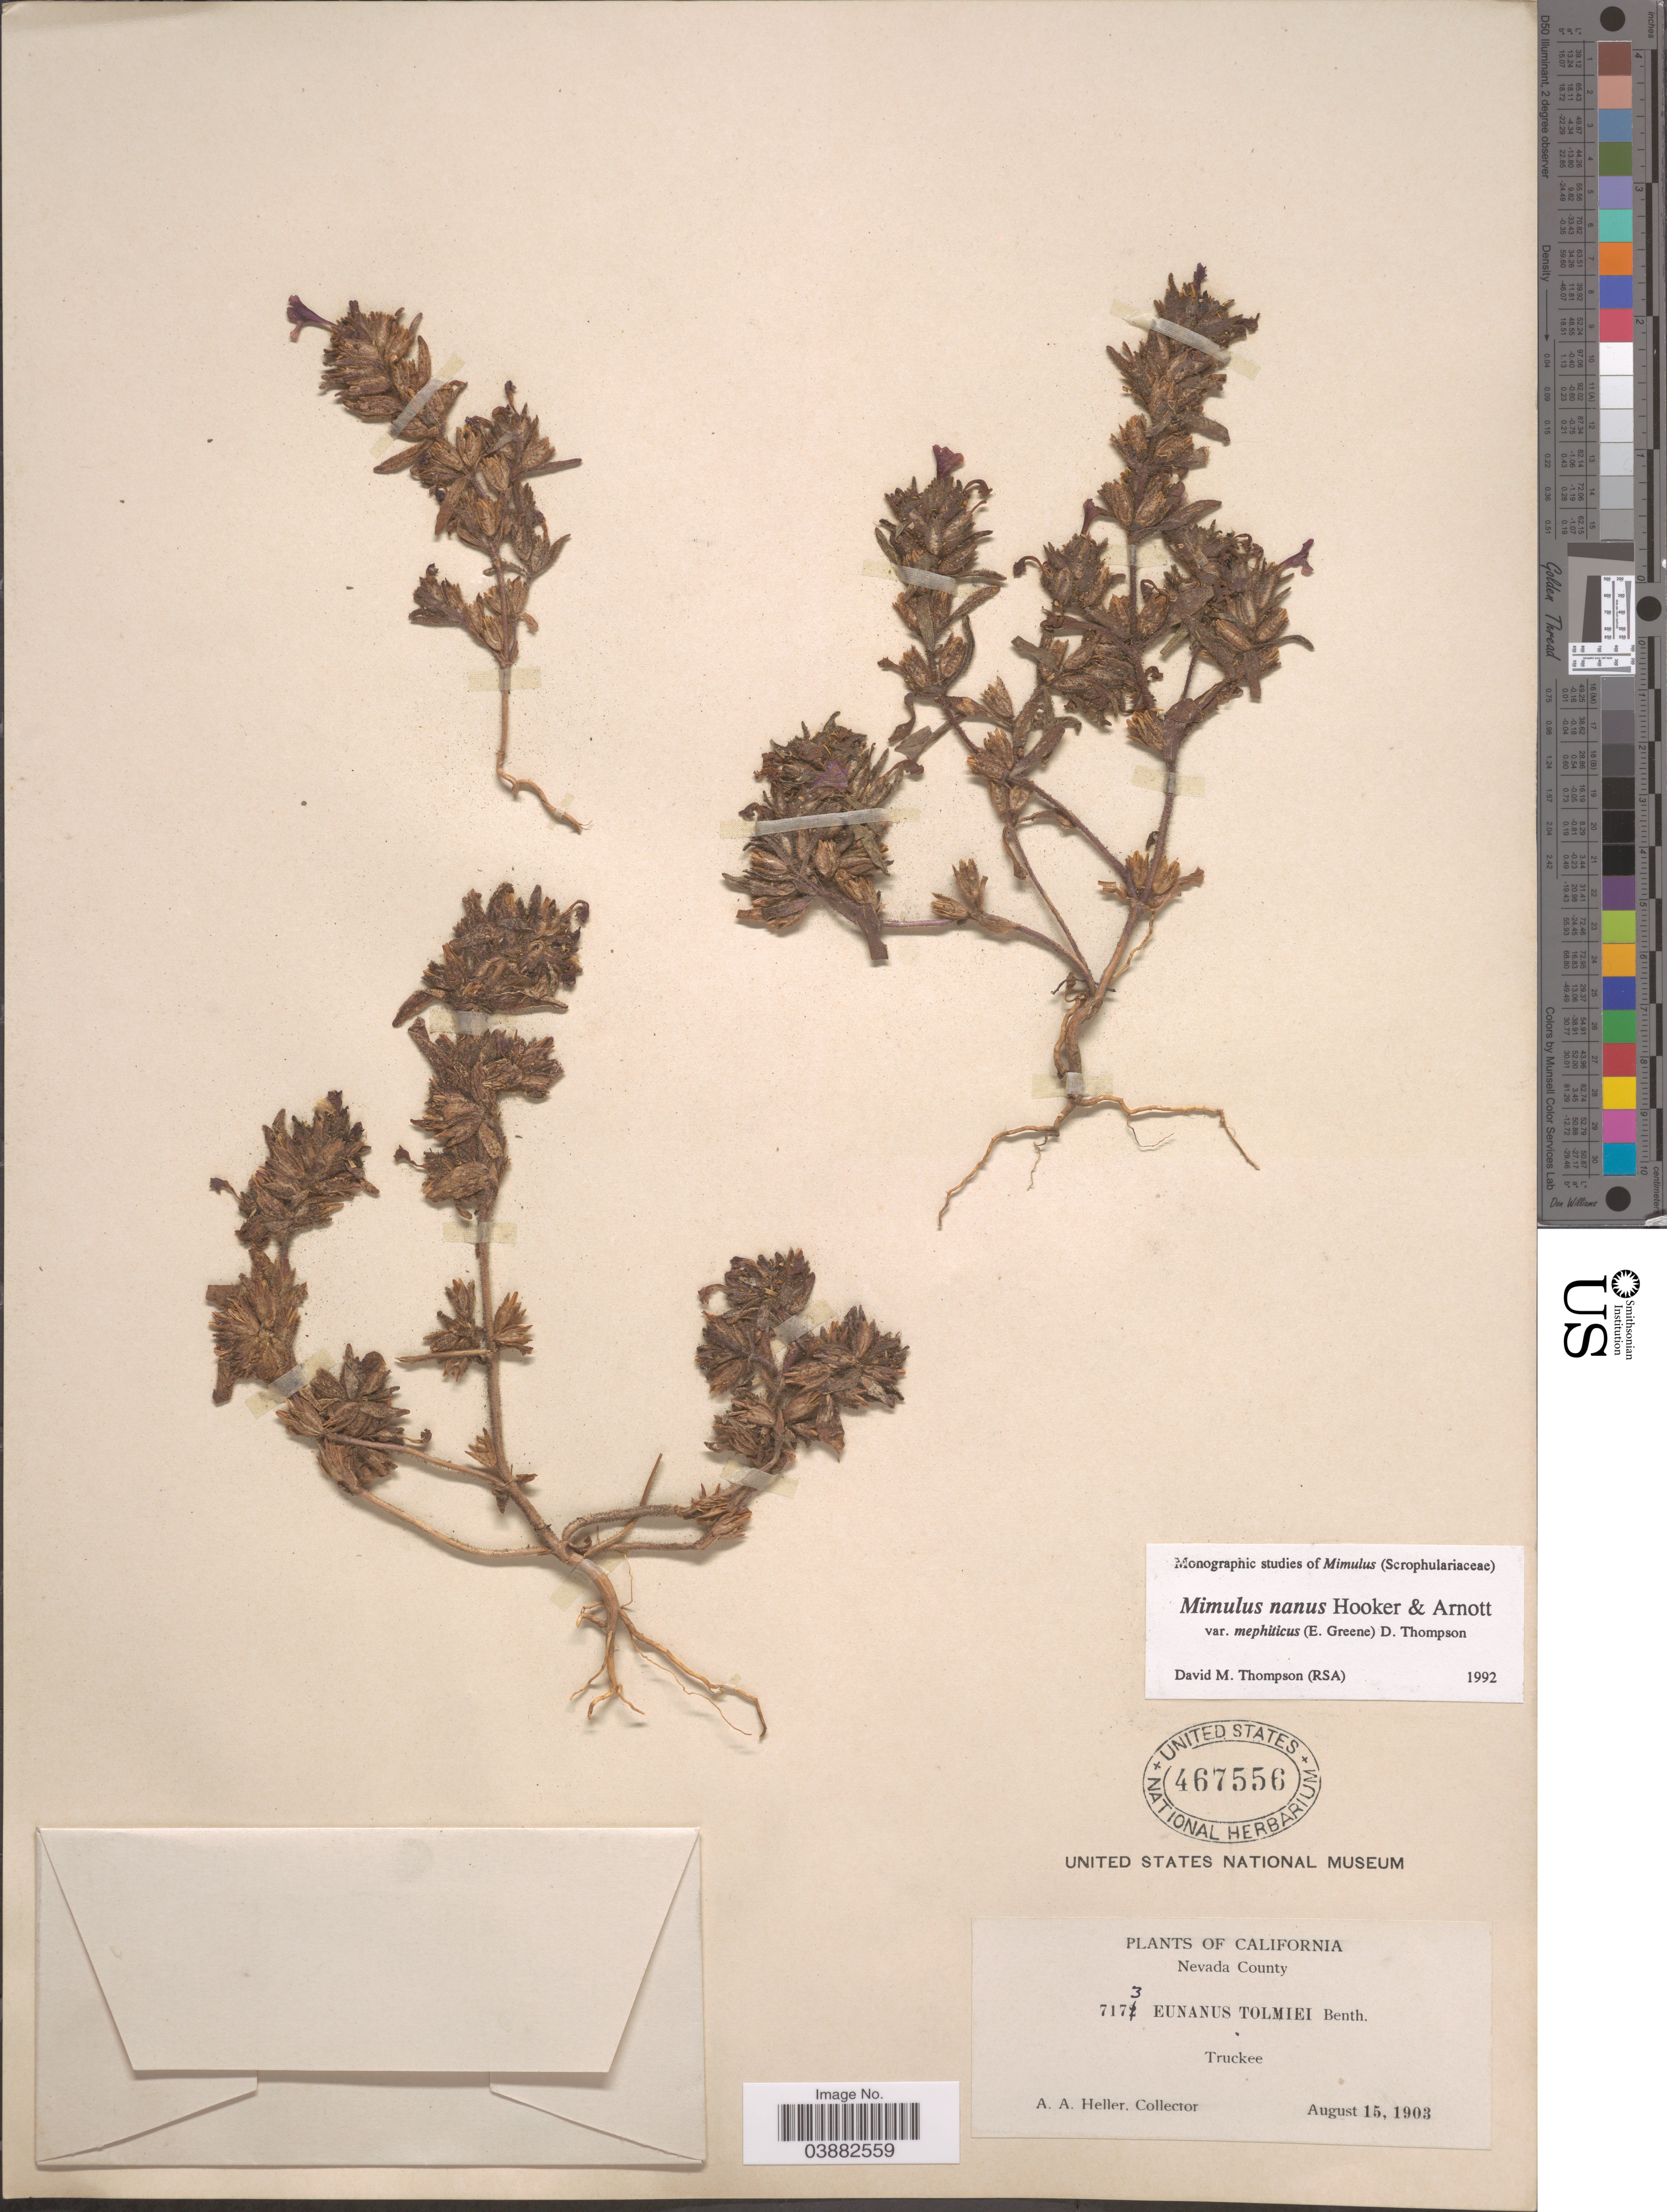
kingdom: Plantae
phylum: Tracheophyta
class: Magnoliopsida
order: Lamiales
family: Phrymaceae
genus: Mimulus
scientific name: Mimulus nanus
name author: Hook. & Arn.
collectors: A. A. Heller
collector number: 7173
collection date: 1903-08-15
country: United States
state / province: California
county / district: Nevada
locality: Nevada County. Truckee.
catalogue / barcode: US 467556